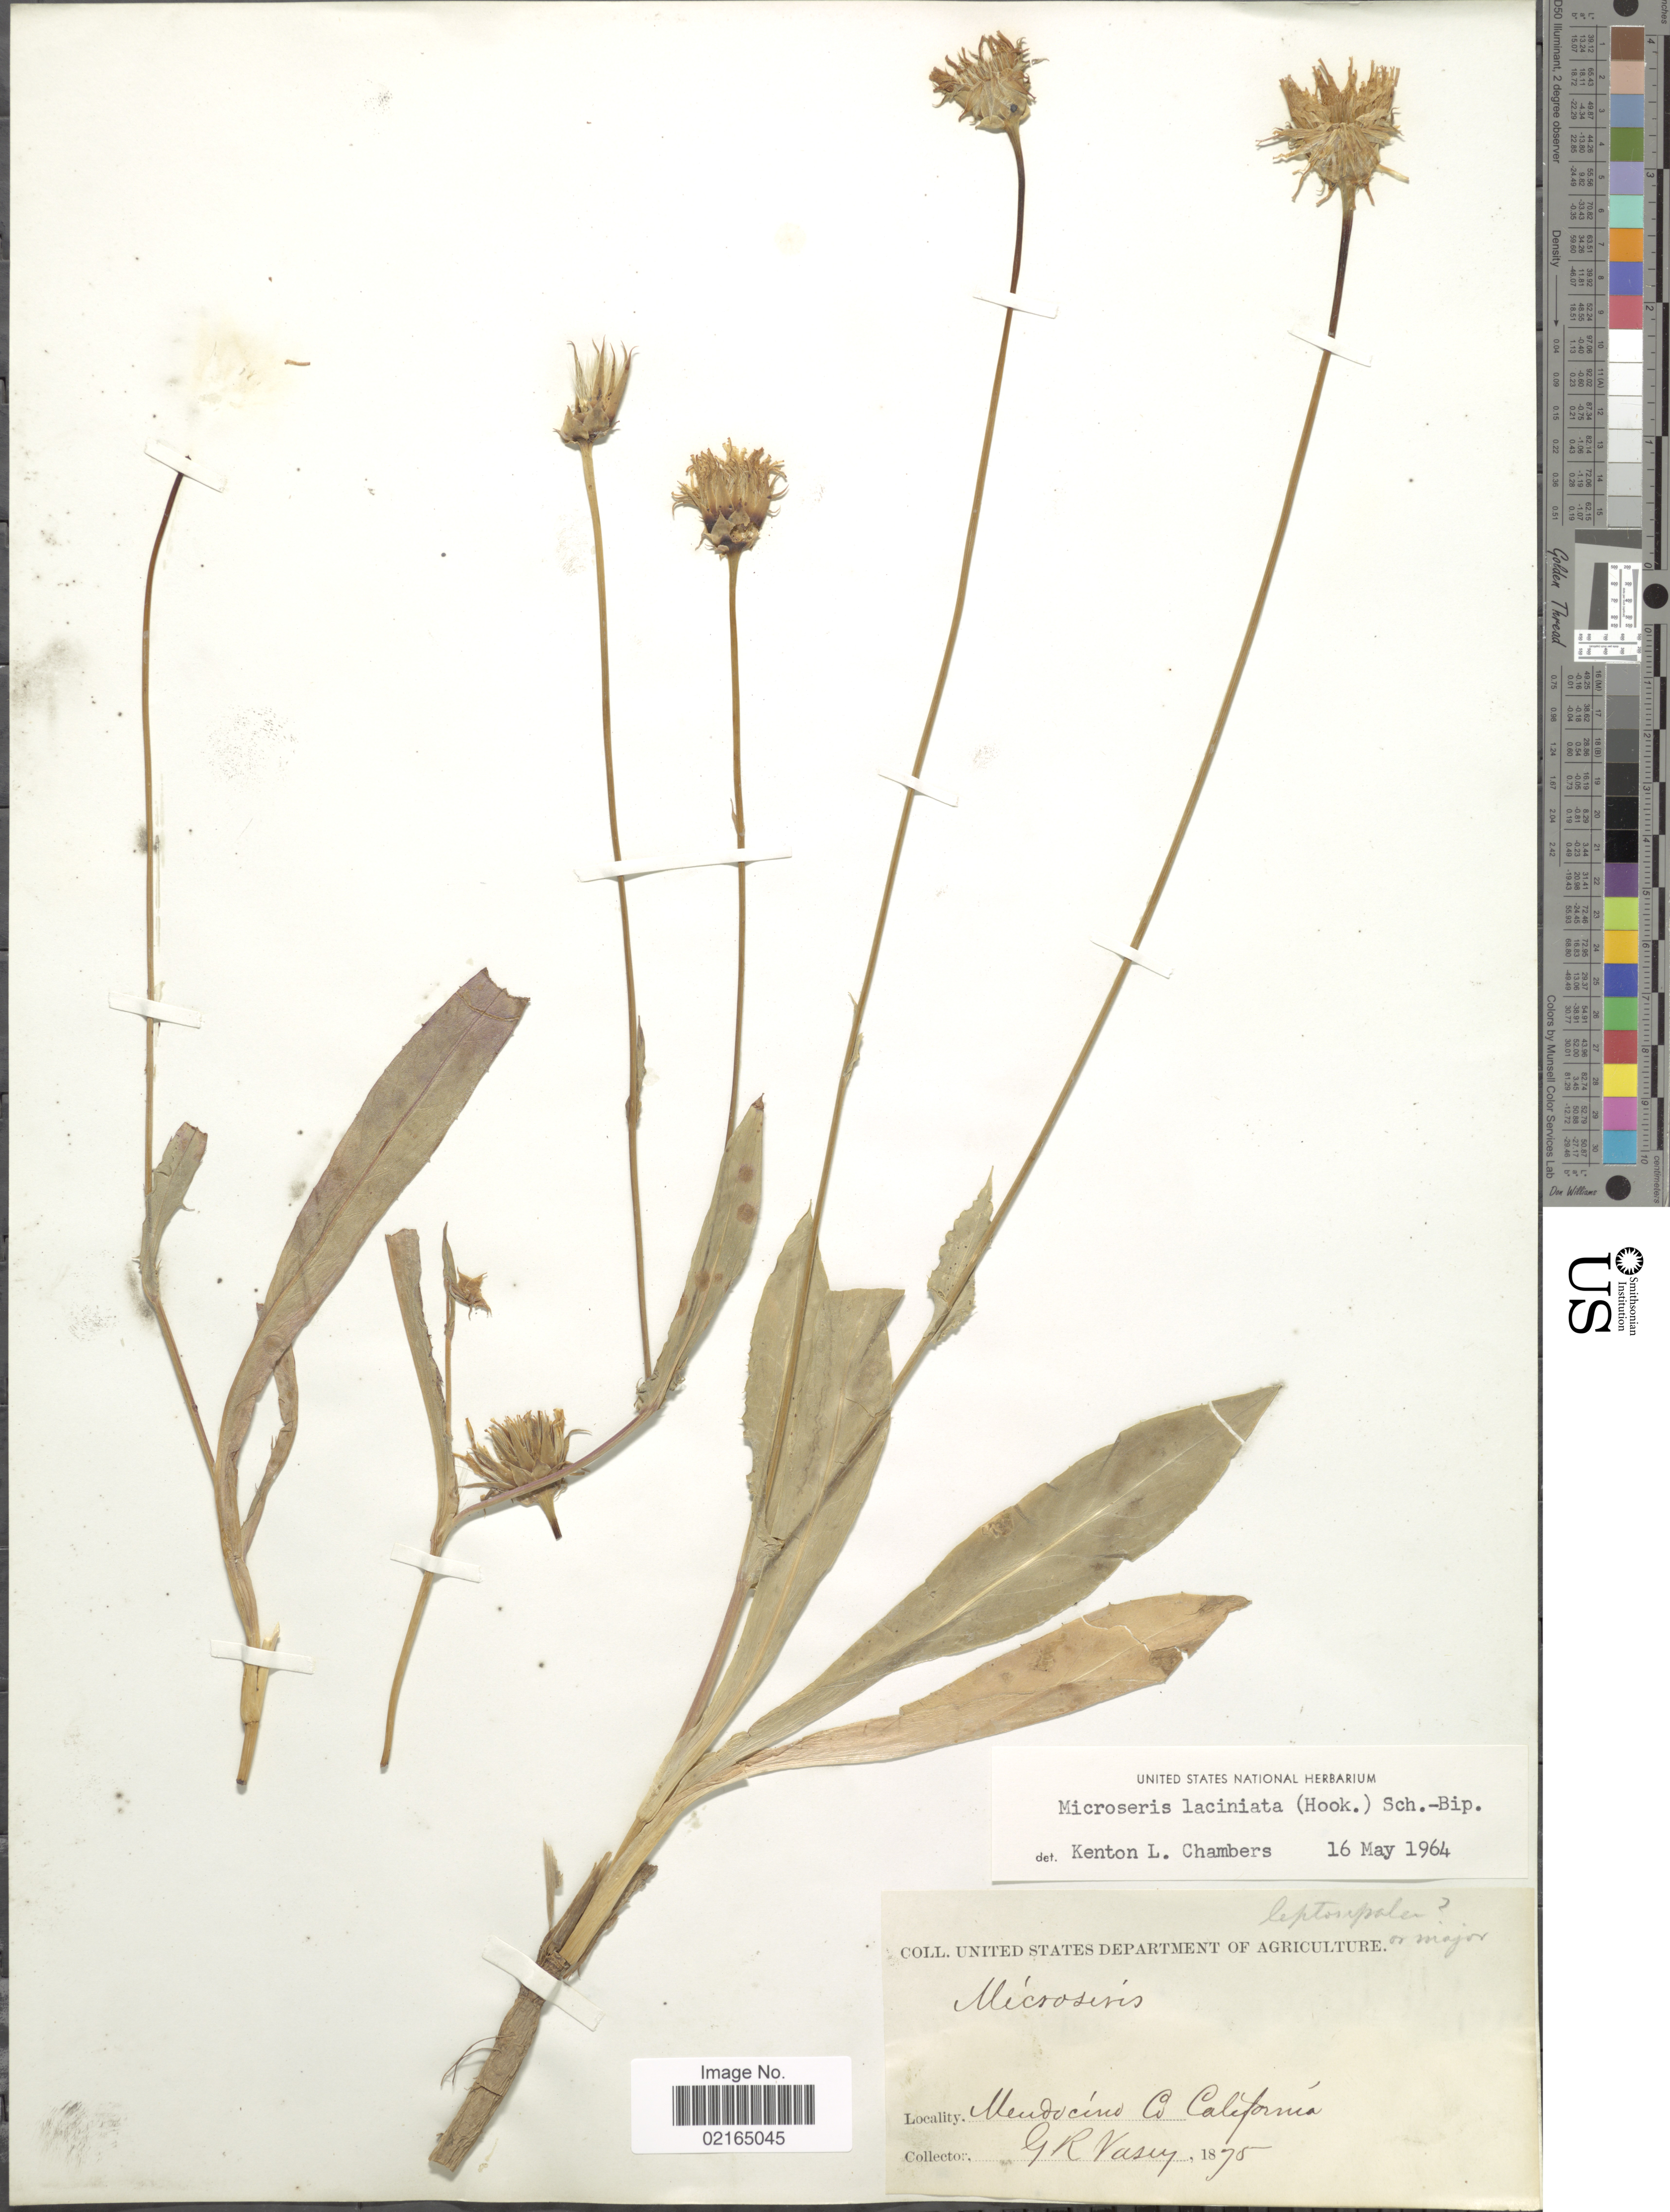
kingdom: Plantae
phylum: Tracheophyta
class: Magnoliopsida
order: Asterales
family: Asteraceae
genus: Microseris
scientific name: Microseris laciniata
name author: (Hook.) Sch. Bip.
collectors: G. R. Vasey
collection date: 1875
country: United States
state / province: California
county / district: Mendocino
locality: Mendocino Co.